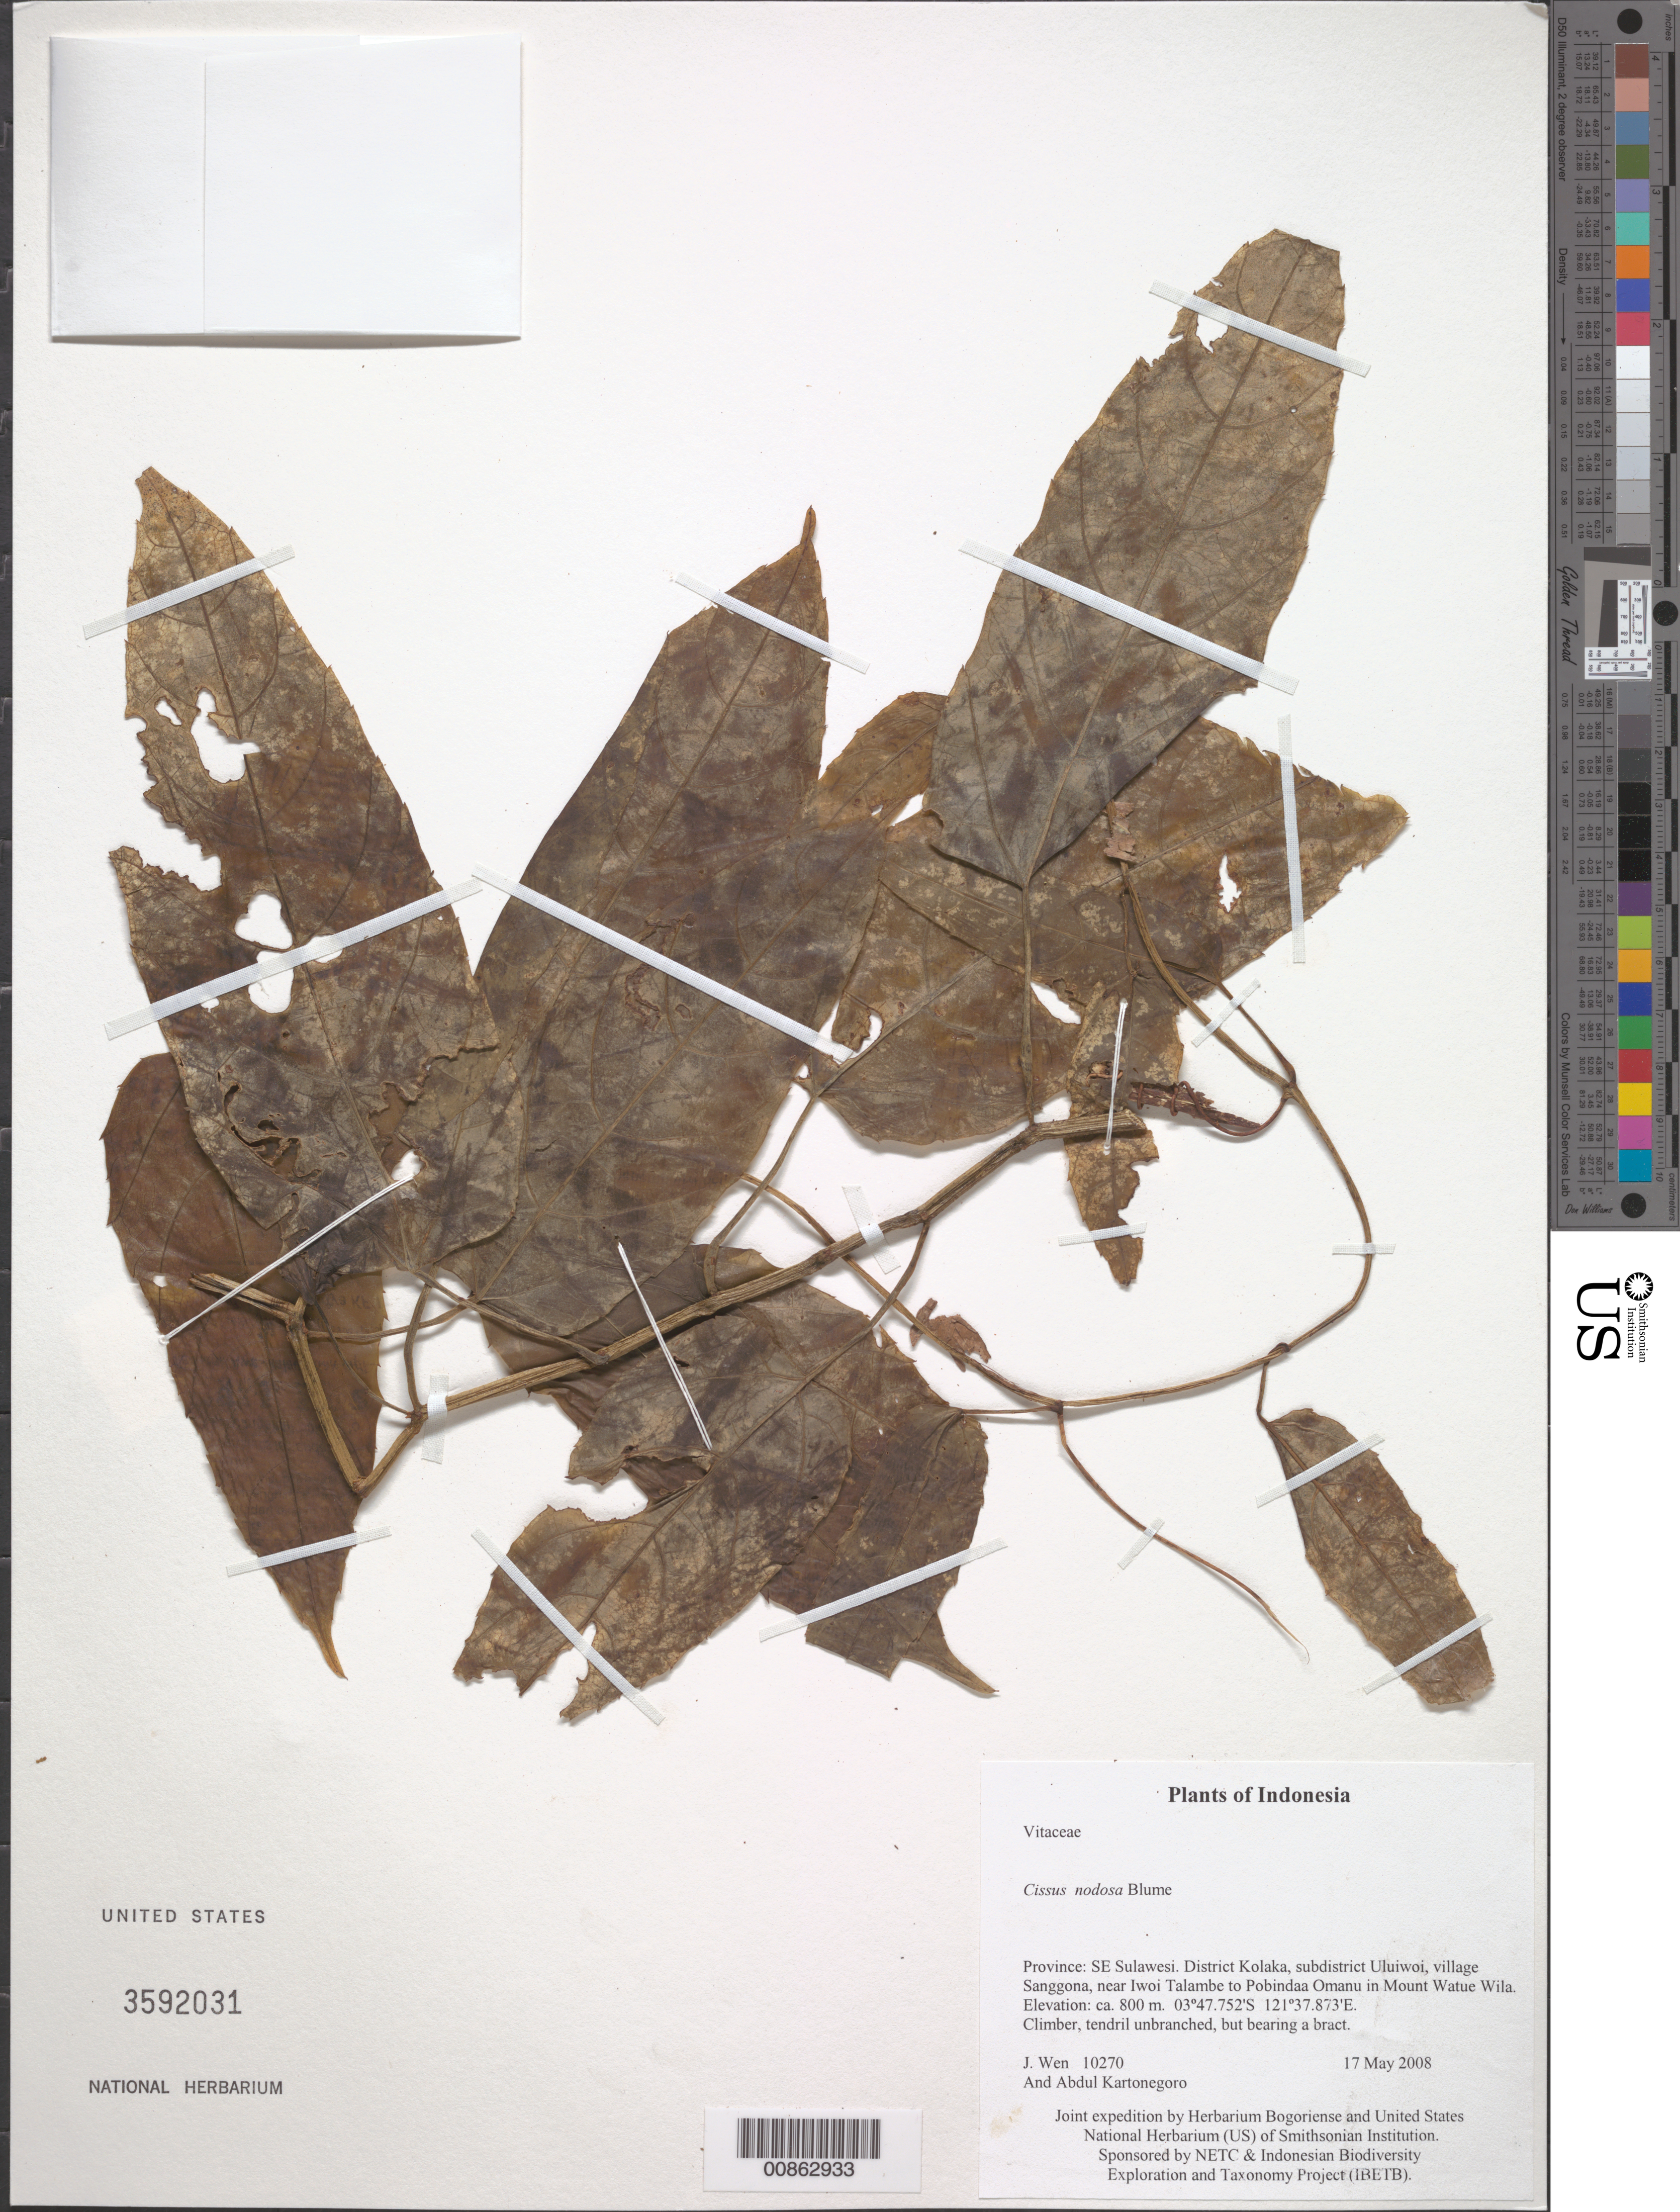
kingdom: Plantae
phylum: Tracheophyta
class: Magnoliopsida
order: Vitales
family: Vitaceae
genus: Cissus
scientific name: Cissus nodosa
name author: Blume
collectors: J. Wen & A. Kartonegoro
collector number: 10270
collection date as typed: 17 May 2008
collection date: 2008-05-17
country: Indonesia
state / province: Sulawesi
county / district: Sulawesi Tenggara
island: Sulawesi [Celebes]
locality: District Kolaka, subdistrict Uluiwoi, village Sanggona, near Iwoi Talambe to Pobindaa Omanu in Mount Watue Wila.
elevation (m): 800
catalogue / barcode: US 3592031